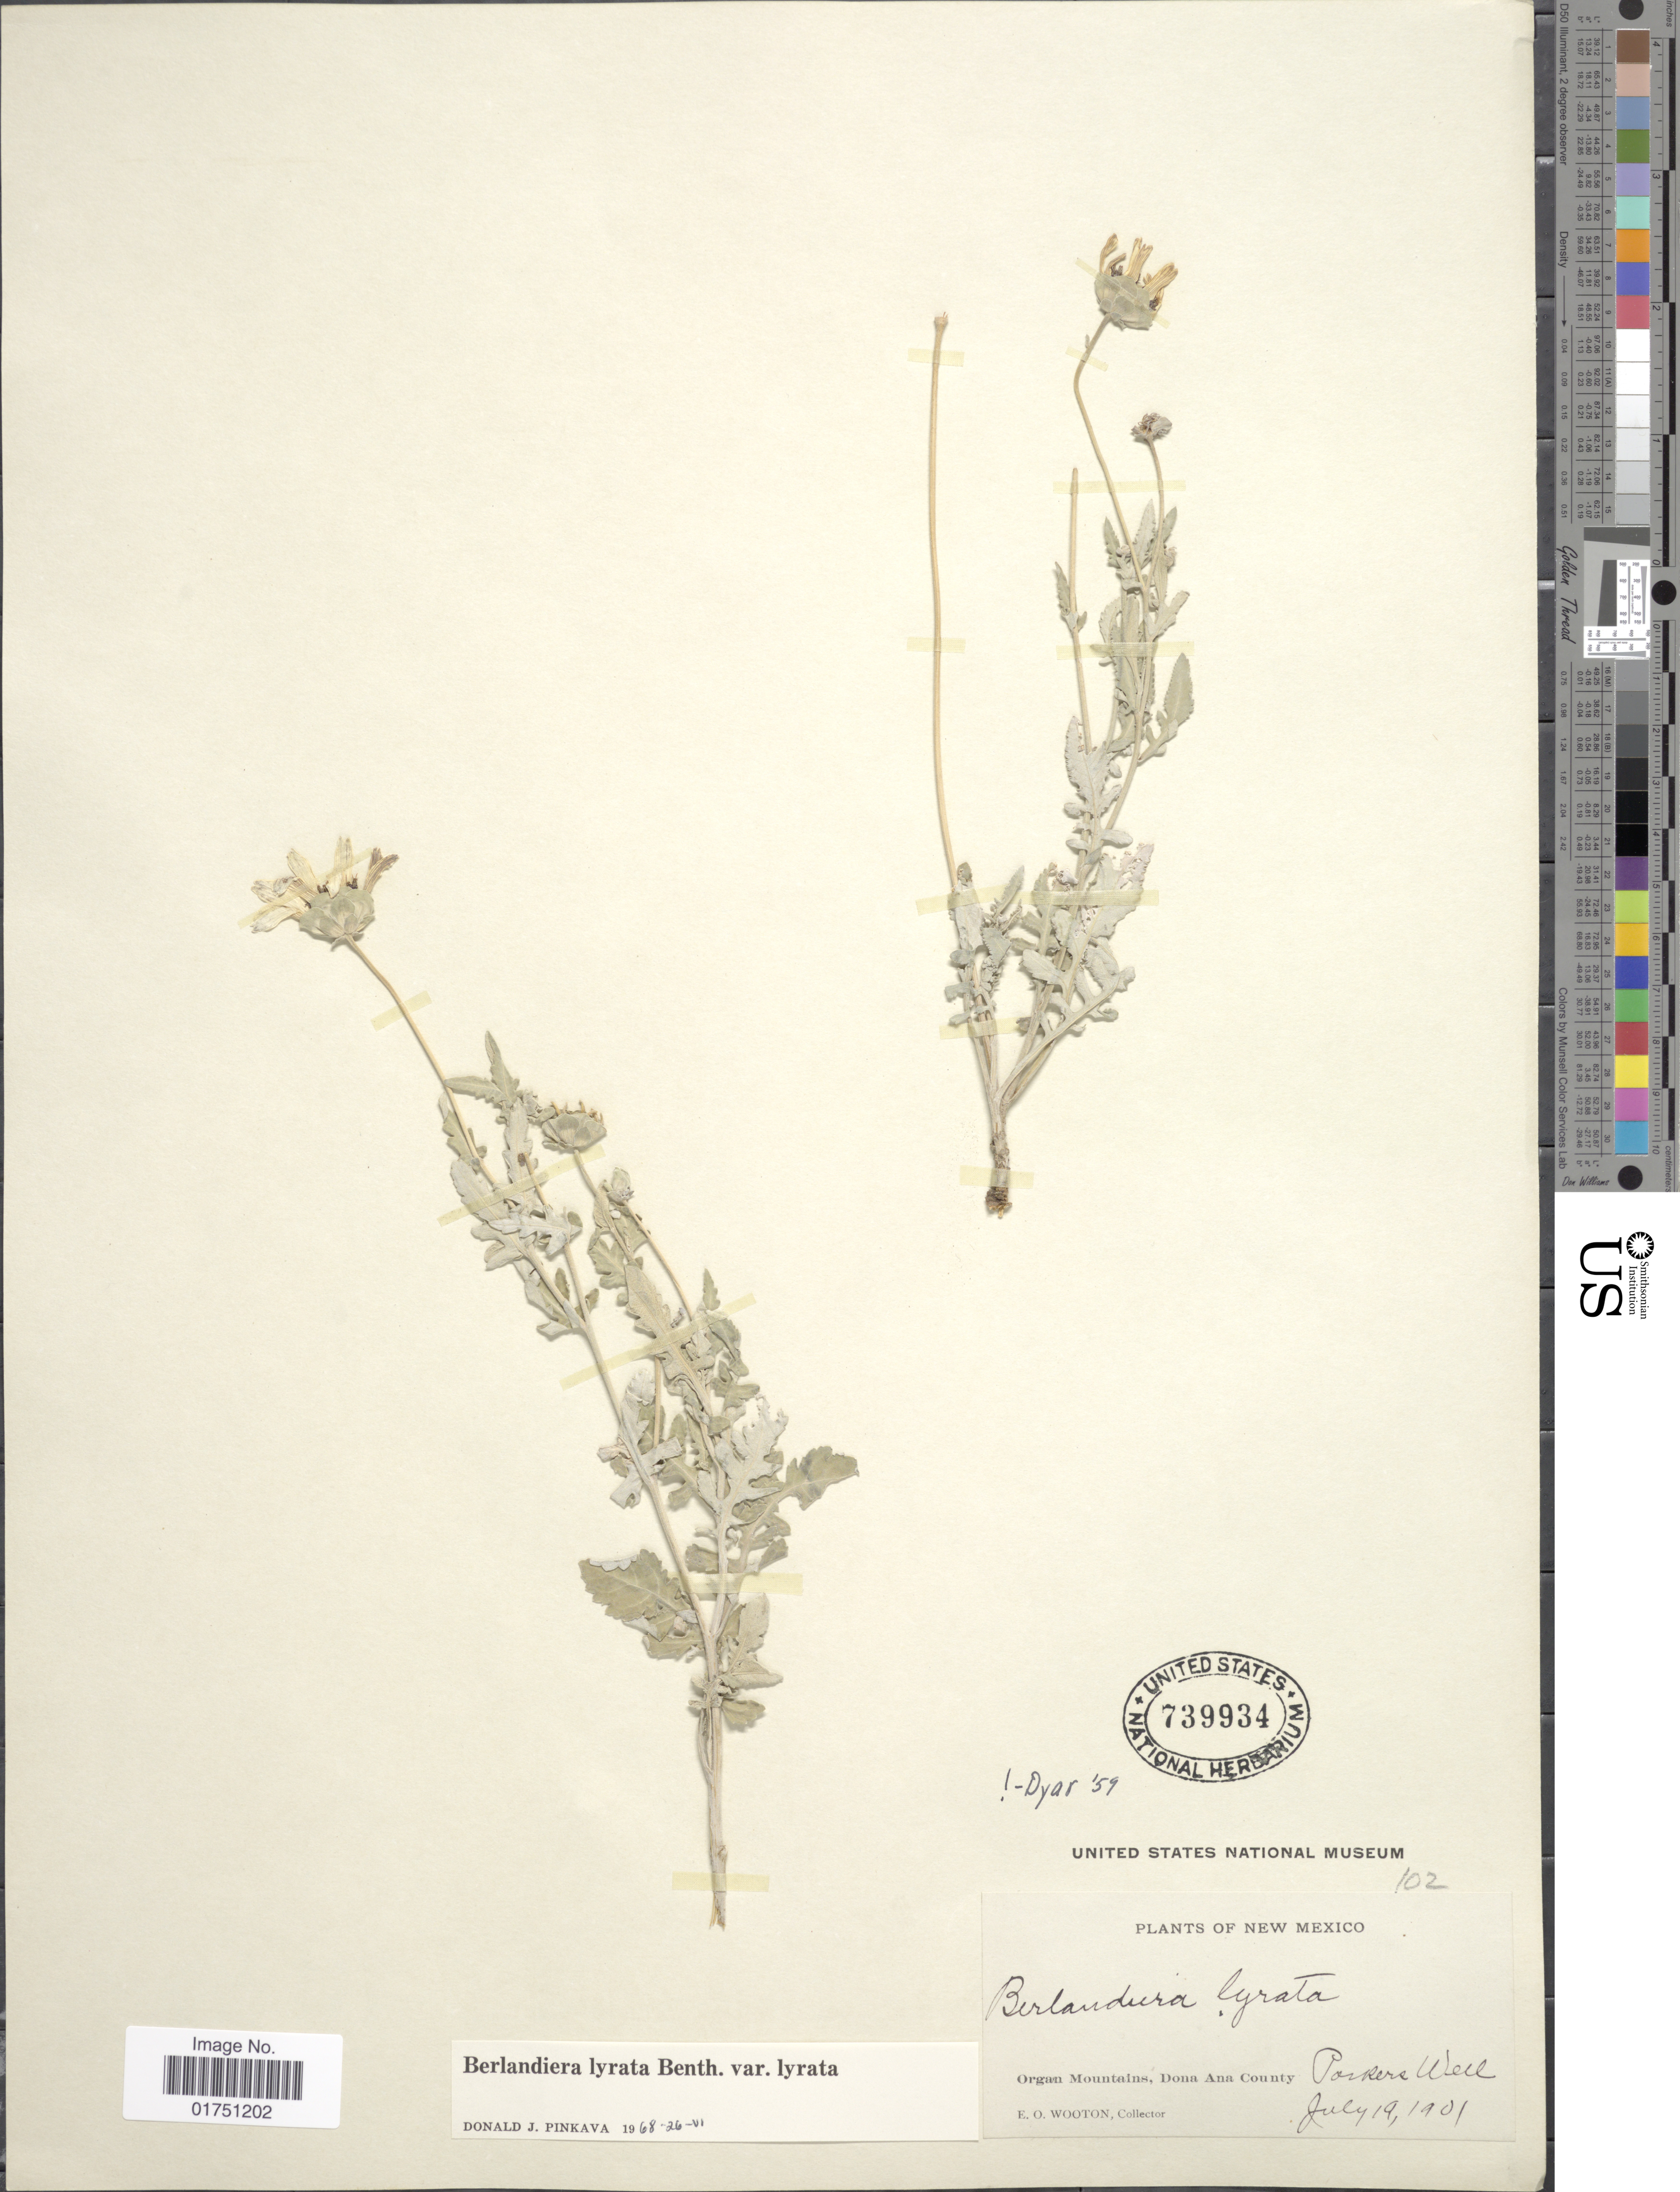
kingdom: Plantae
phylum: Tracheophyta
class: Magnoliopsida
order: Asterales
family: Asteraceae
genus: Berlandiera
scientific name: Berlandiera lyrata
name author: Benth.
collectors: E. O. Wooton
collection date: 1901-07-19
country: United States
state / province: New Mexico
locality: Organ Mountains, Dona Ana County. Parkers Well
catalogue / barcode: US 739934